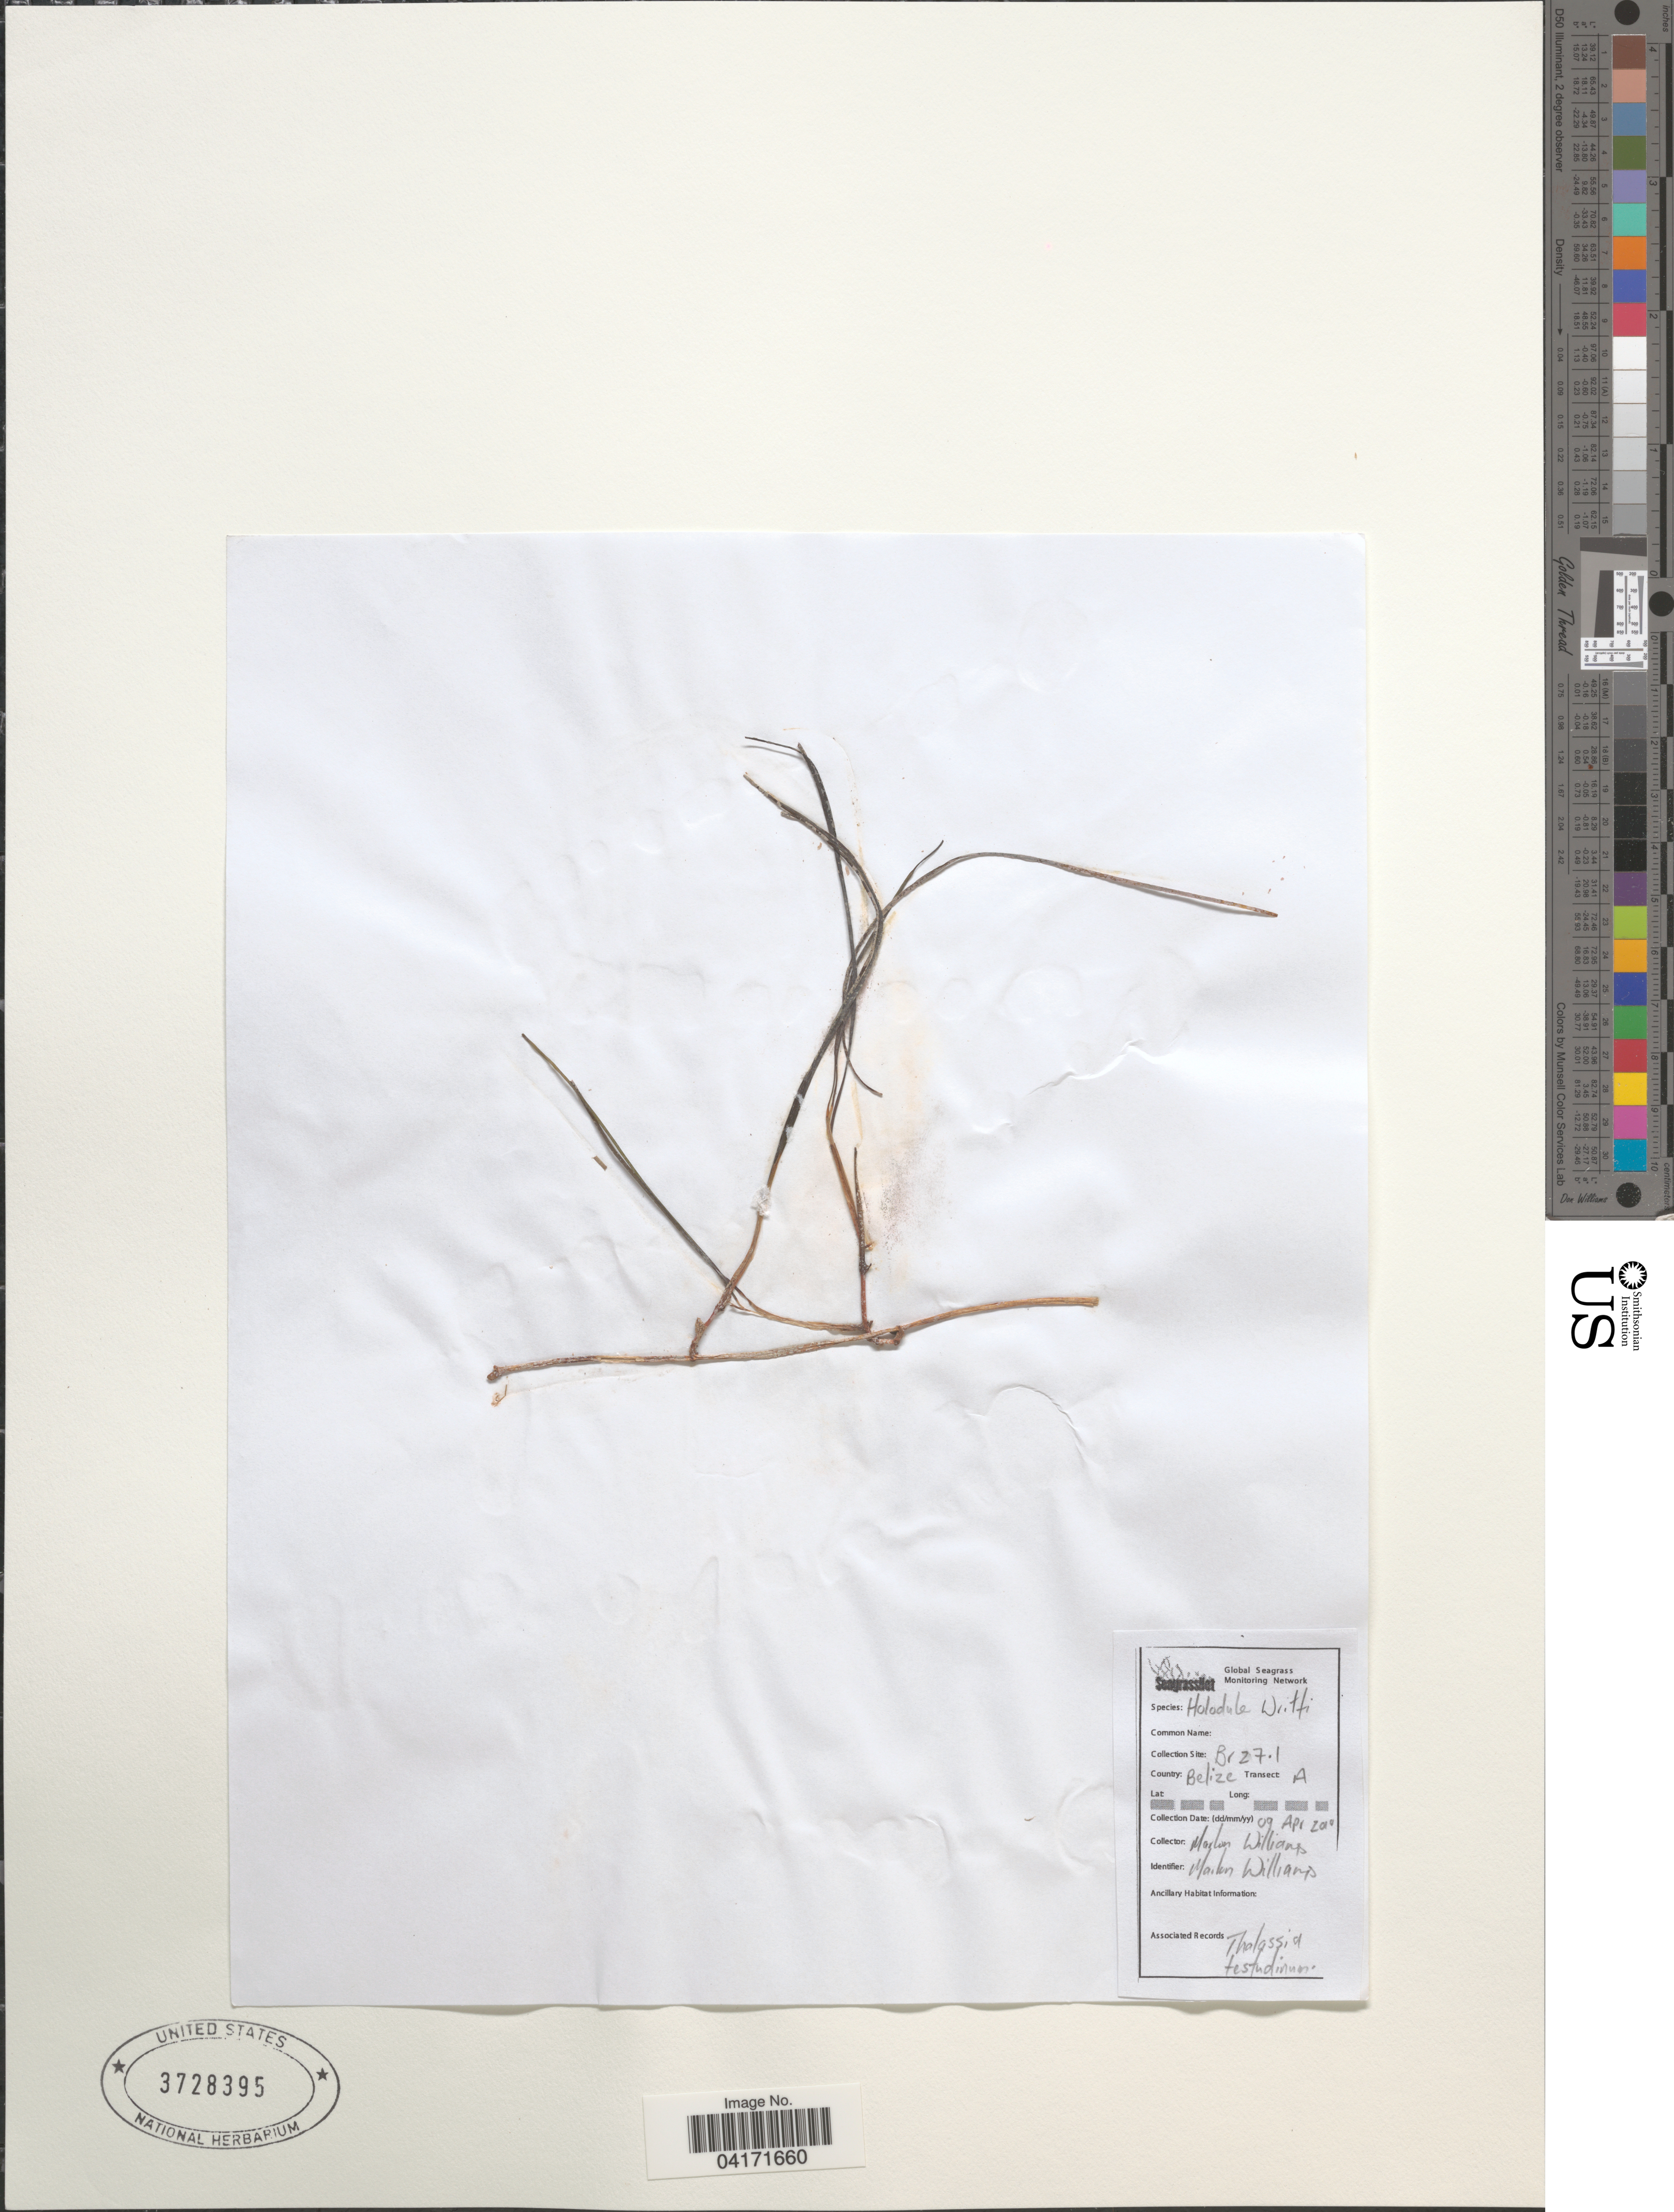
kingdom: Plantae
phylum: Tracheophyta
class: Liliopsida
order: Alismatales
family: Cymodoceaceae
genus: Halodule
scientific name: Halodule wrightii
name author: Asch.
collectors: Mr. Williams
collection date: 2010-04-09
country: Belize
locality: Br27.1. Transect: A.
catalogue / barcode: US 3728395